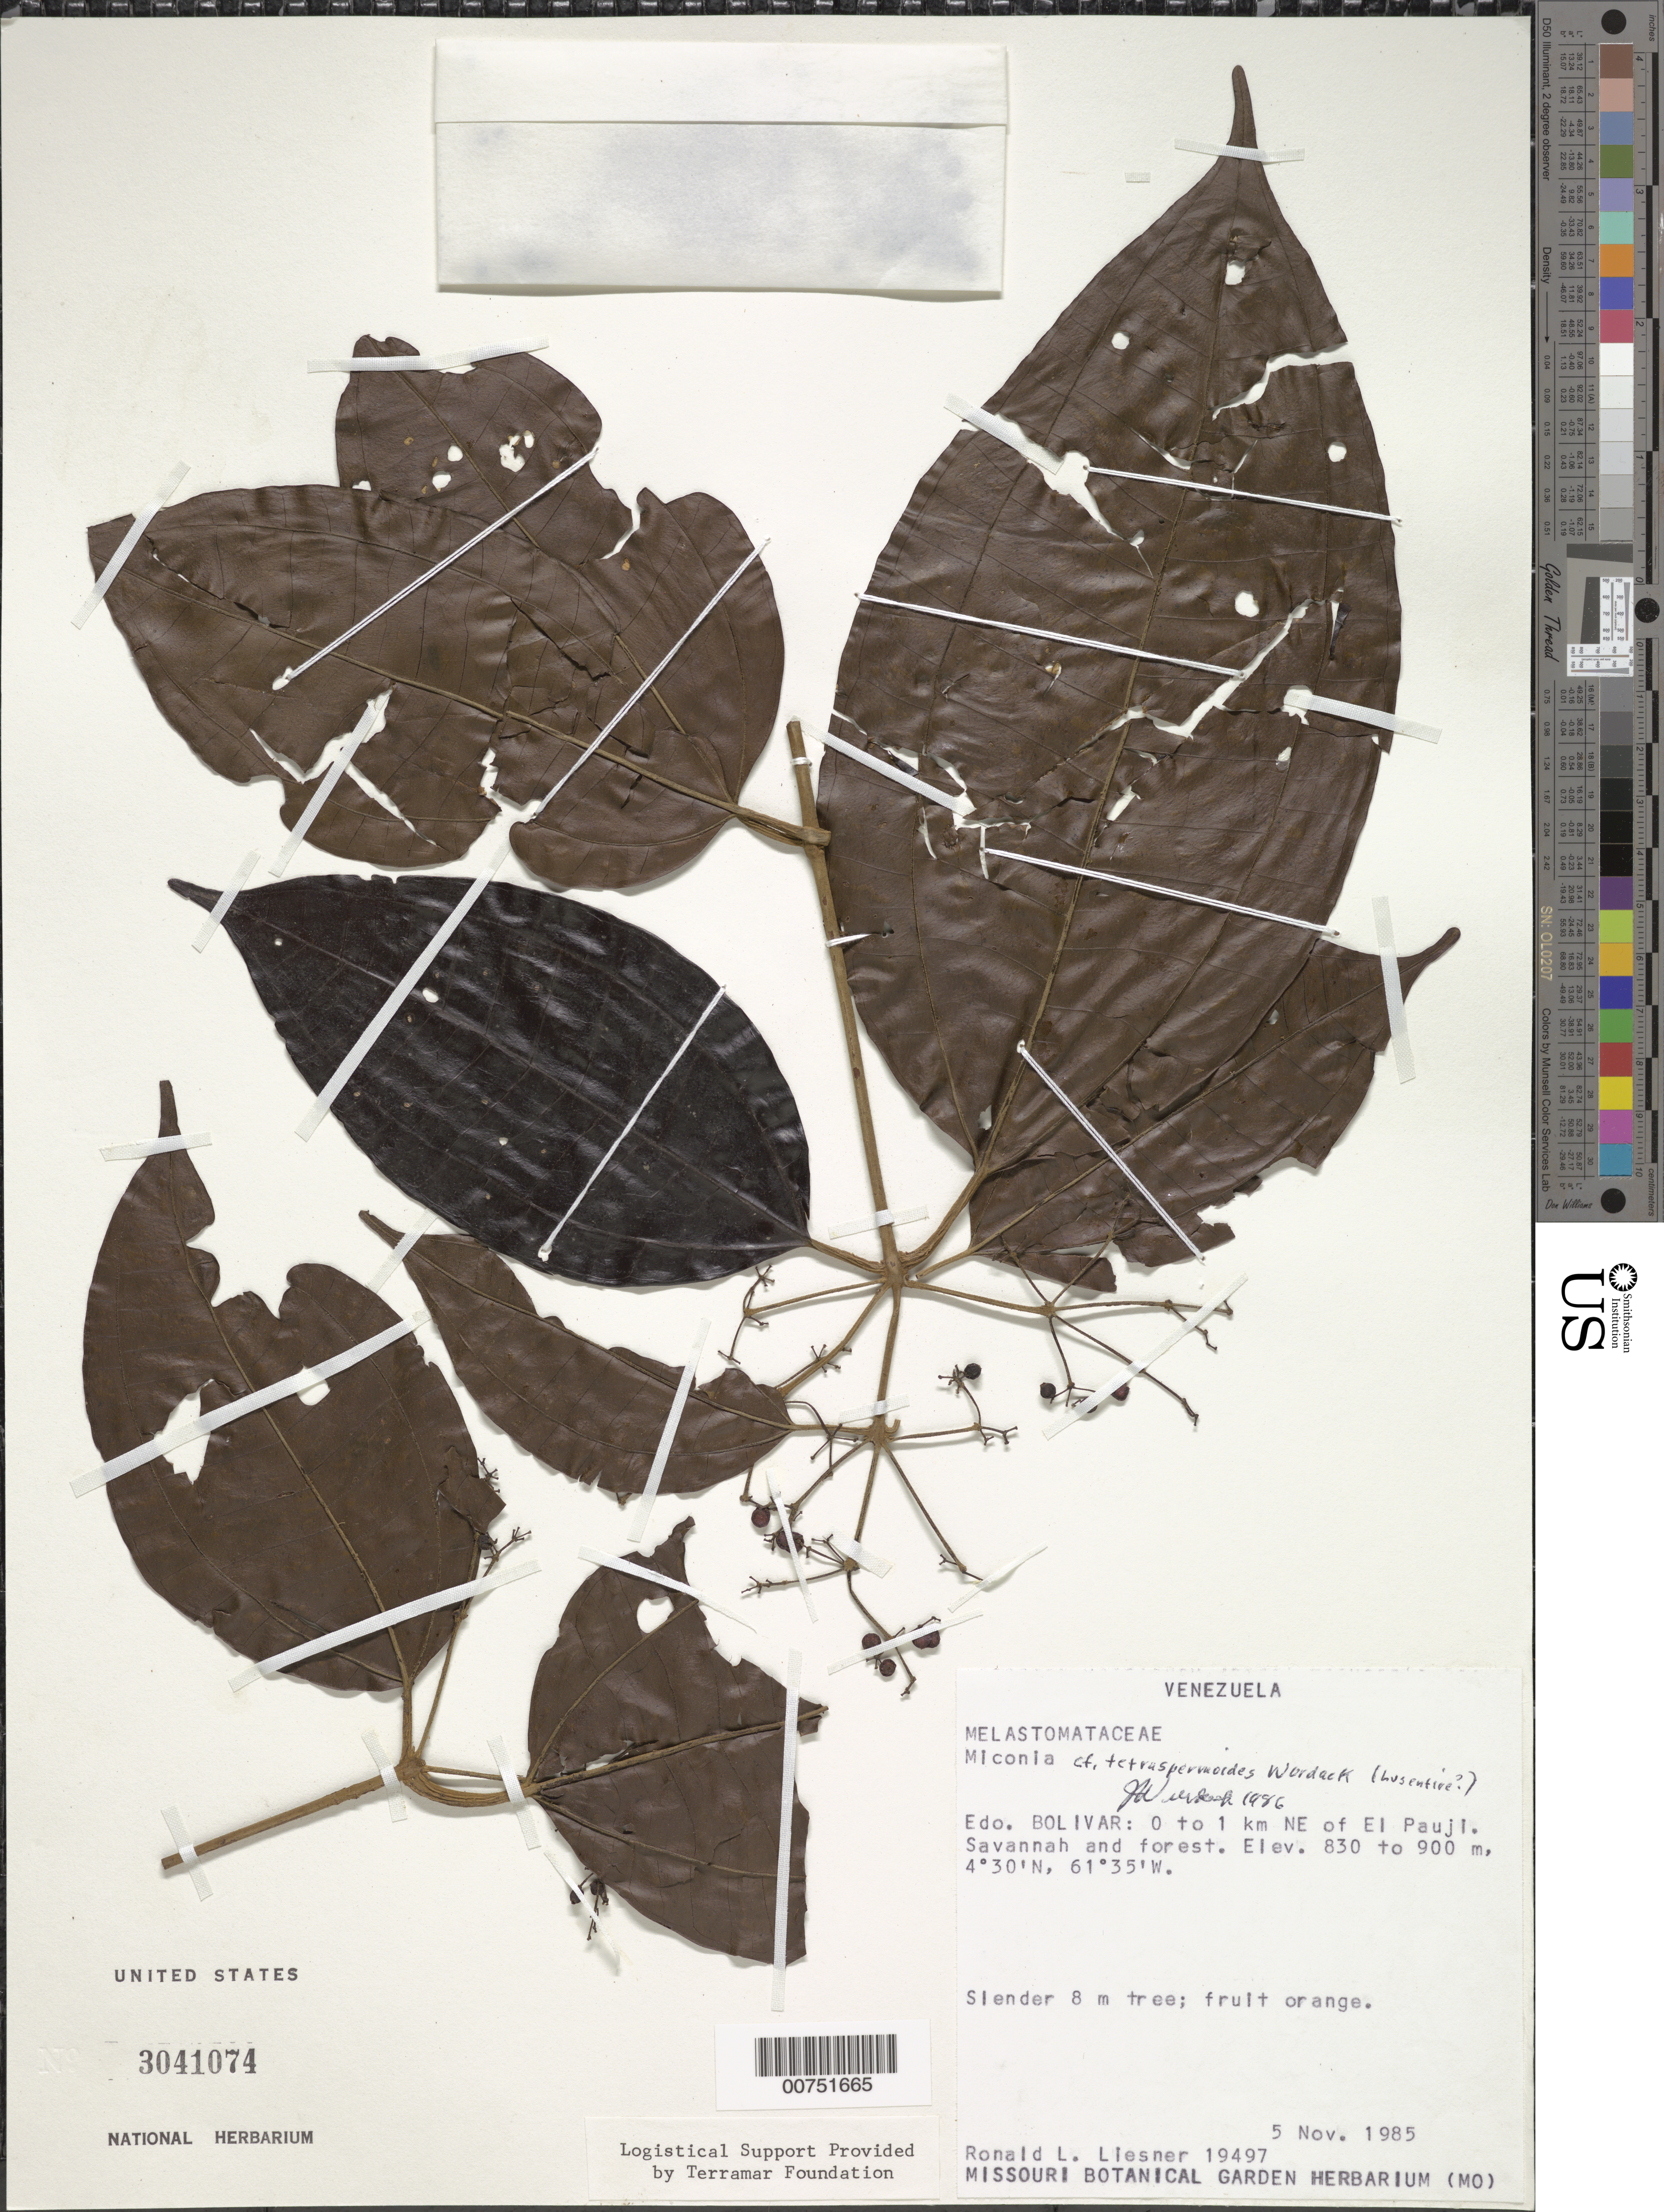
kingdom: Plantae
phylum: Tracheophyta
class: Magnoliopsida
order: Myrtales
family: Melastomataceae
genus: Miconia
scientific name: Miconia tetraspermoides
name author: Wurdack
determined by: Wurdack, John J., (US), US (UNITED STATES)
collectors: R. L. Liesner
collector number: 19497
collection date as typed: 5-Nov-85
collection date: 1985-11-05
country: Venezuela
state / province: Bolívar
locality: El Pauji, 0-1 km NE of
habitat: Savanna and forest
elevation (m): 830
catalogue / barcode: US 3041074